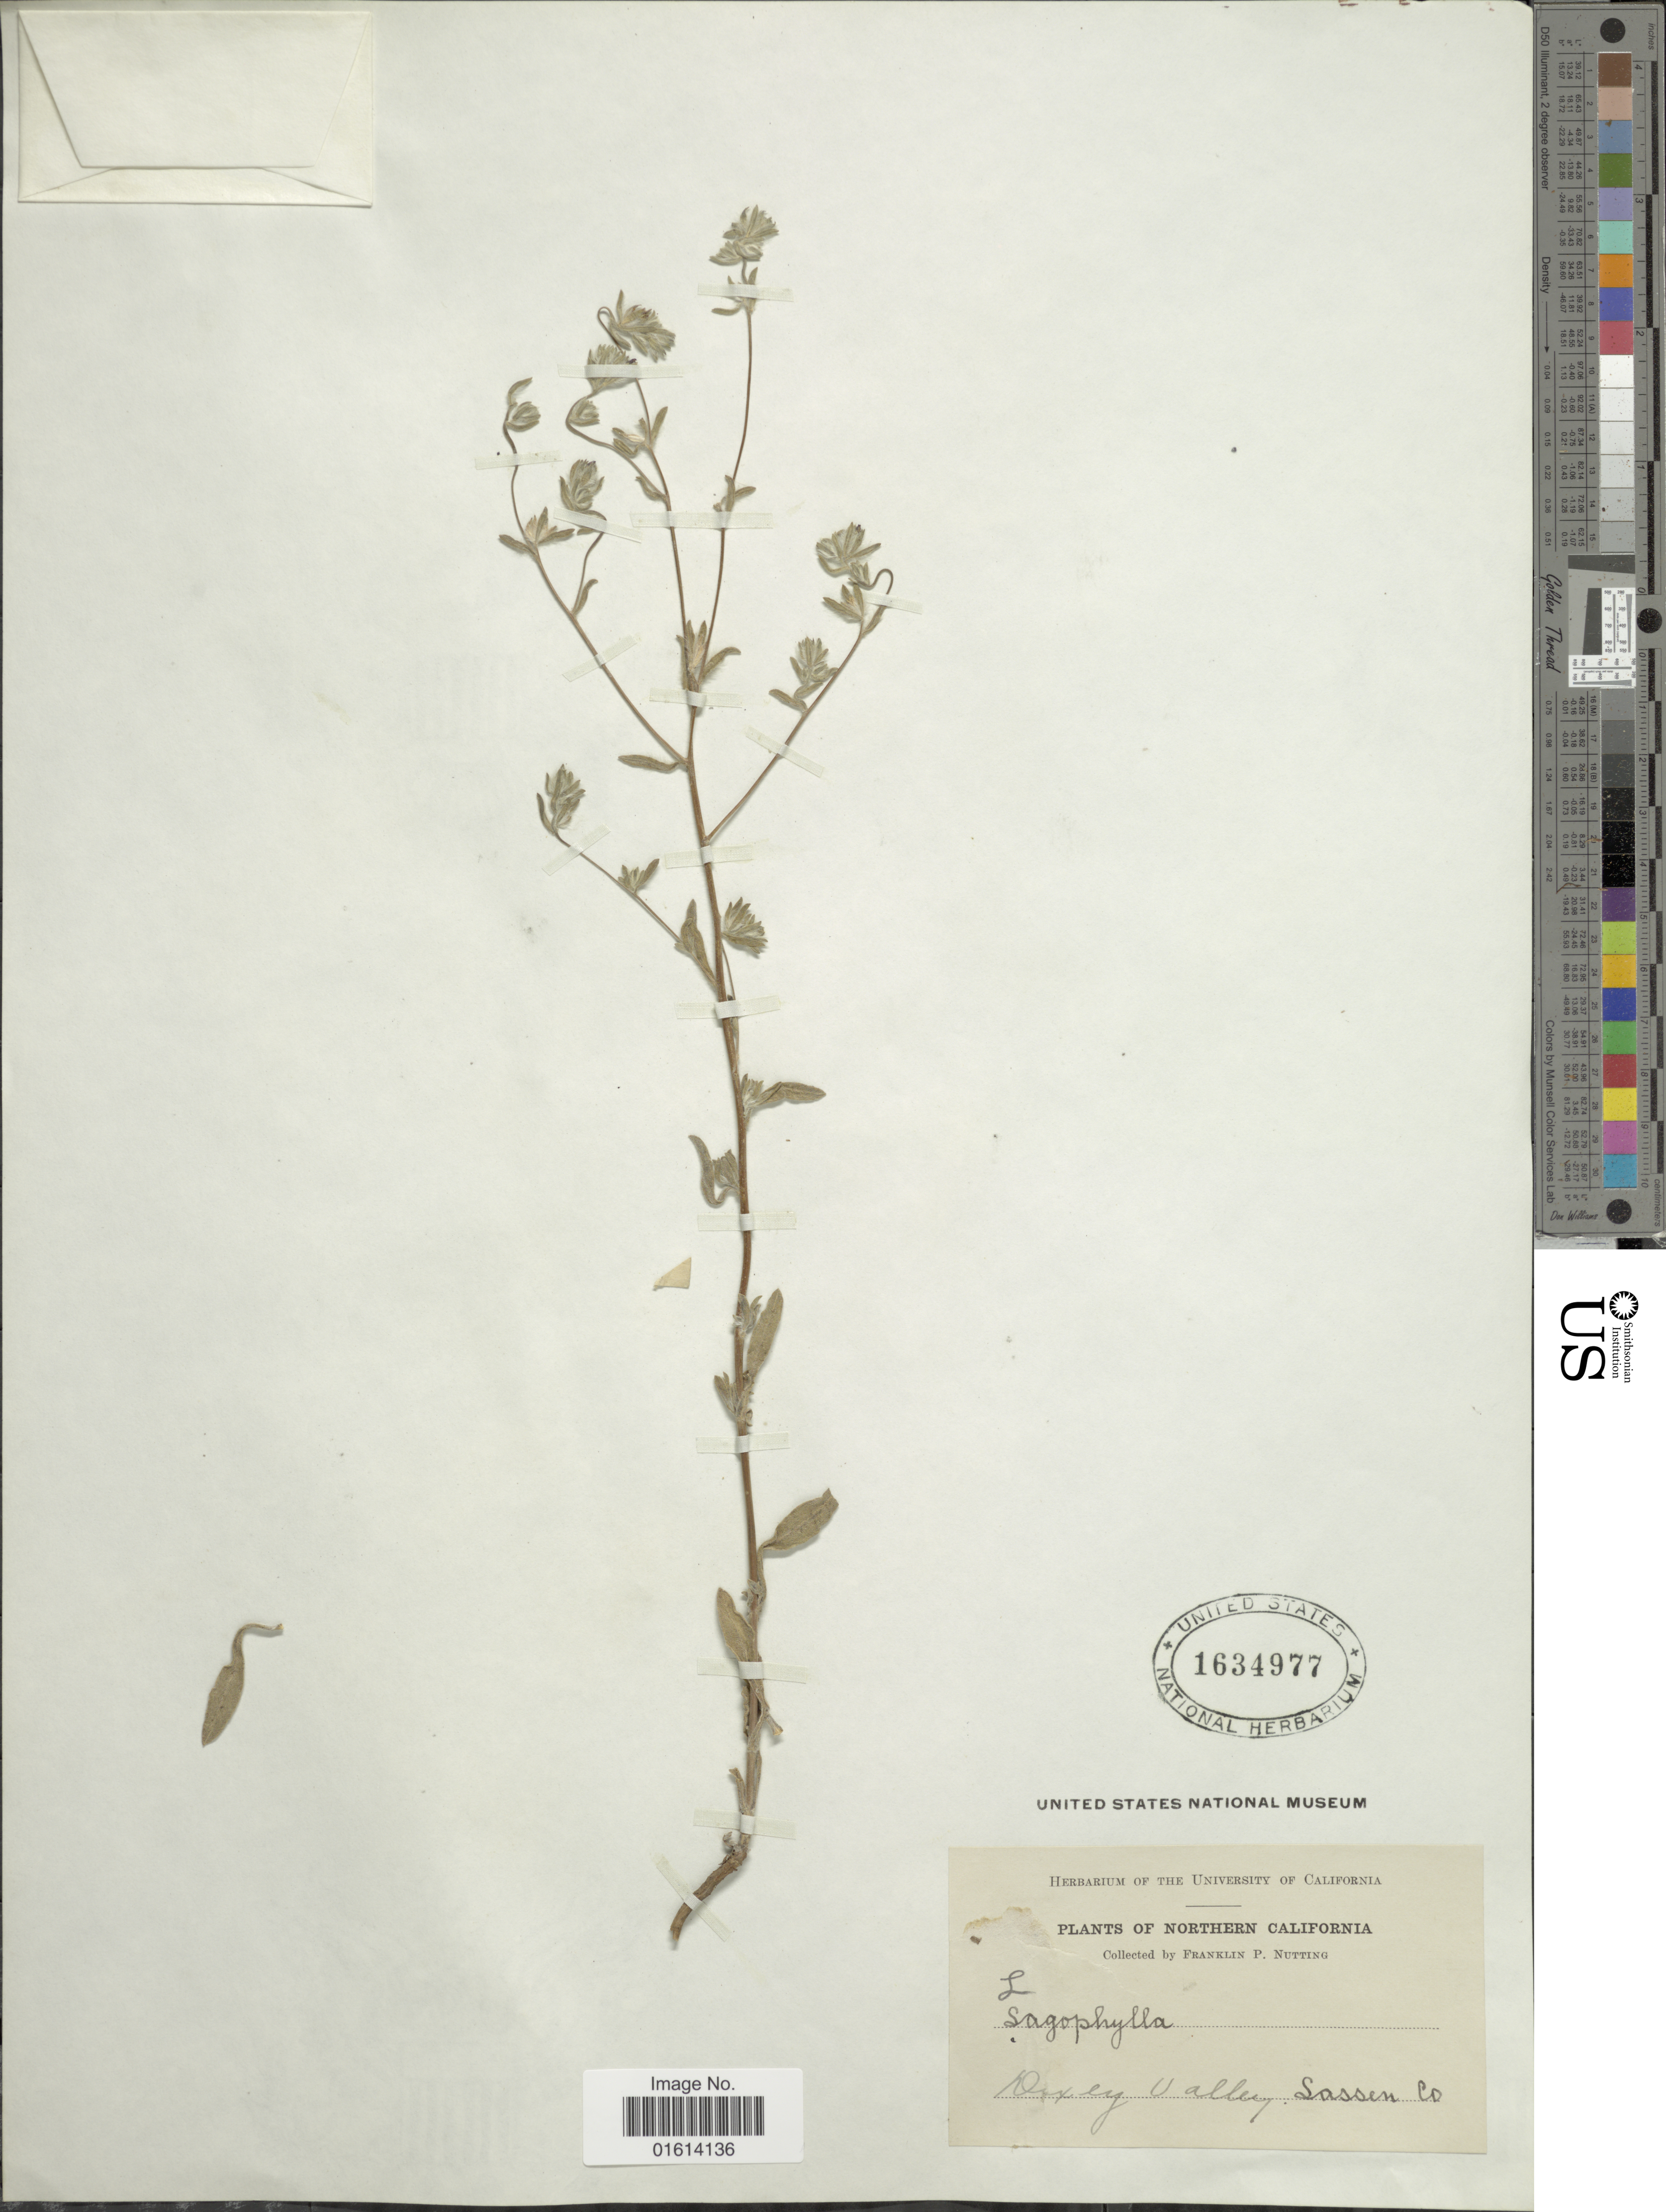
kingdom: Plantae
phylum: Tracheophyta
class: Magnoliopsida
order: Asterales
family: Asteraceae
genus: Lagophylla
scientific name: Lagophylla glandulosa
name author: A. Gray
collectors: F. Nutting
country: United States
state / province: California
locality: Northern California, Oxey Valley, Sassen Co.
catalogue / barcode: US 1634977